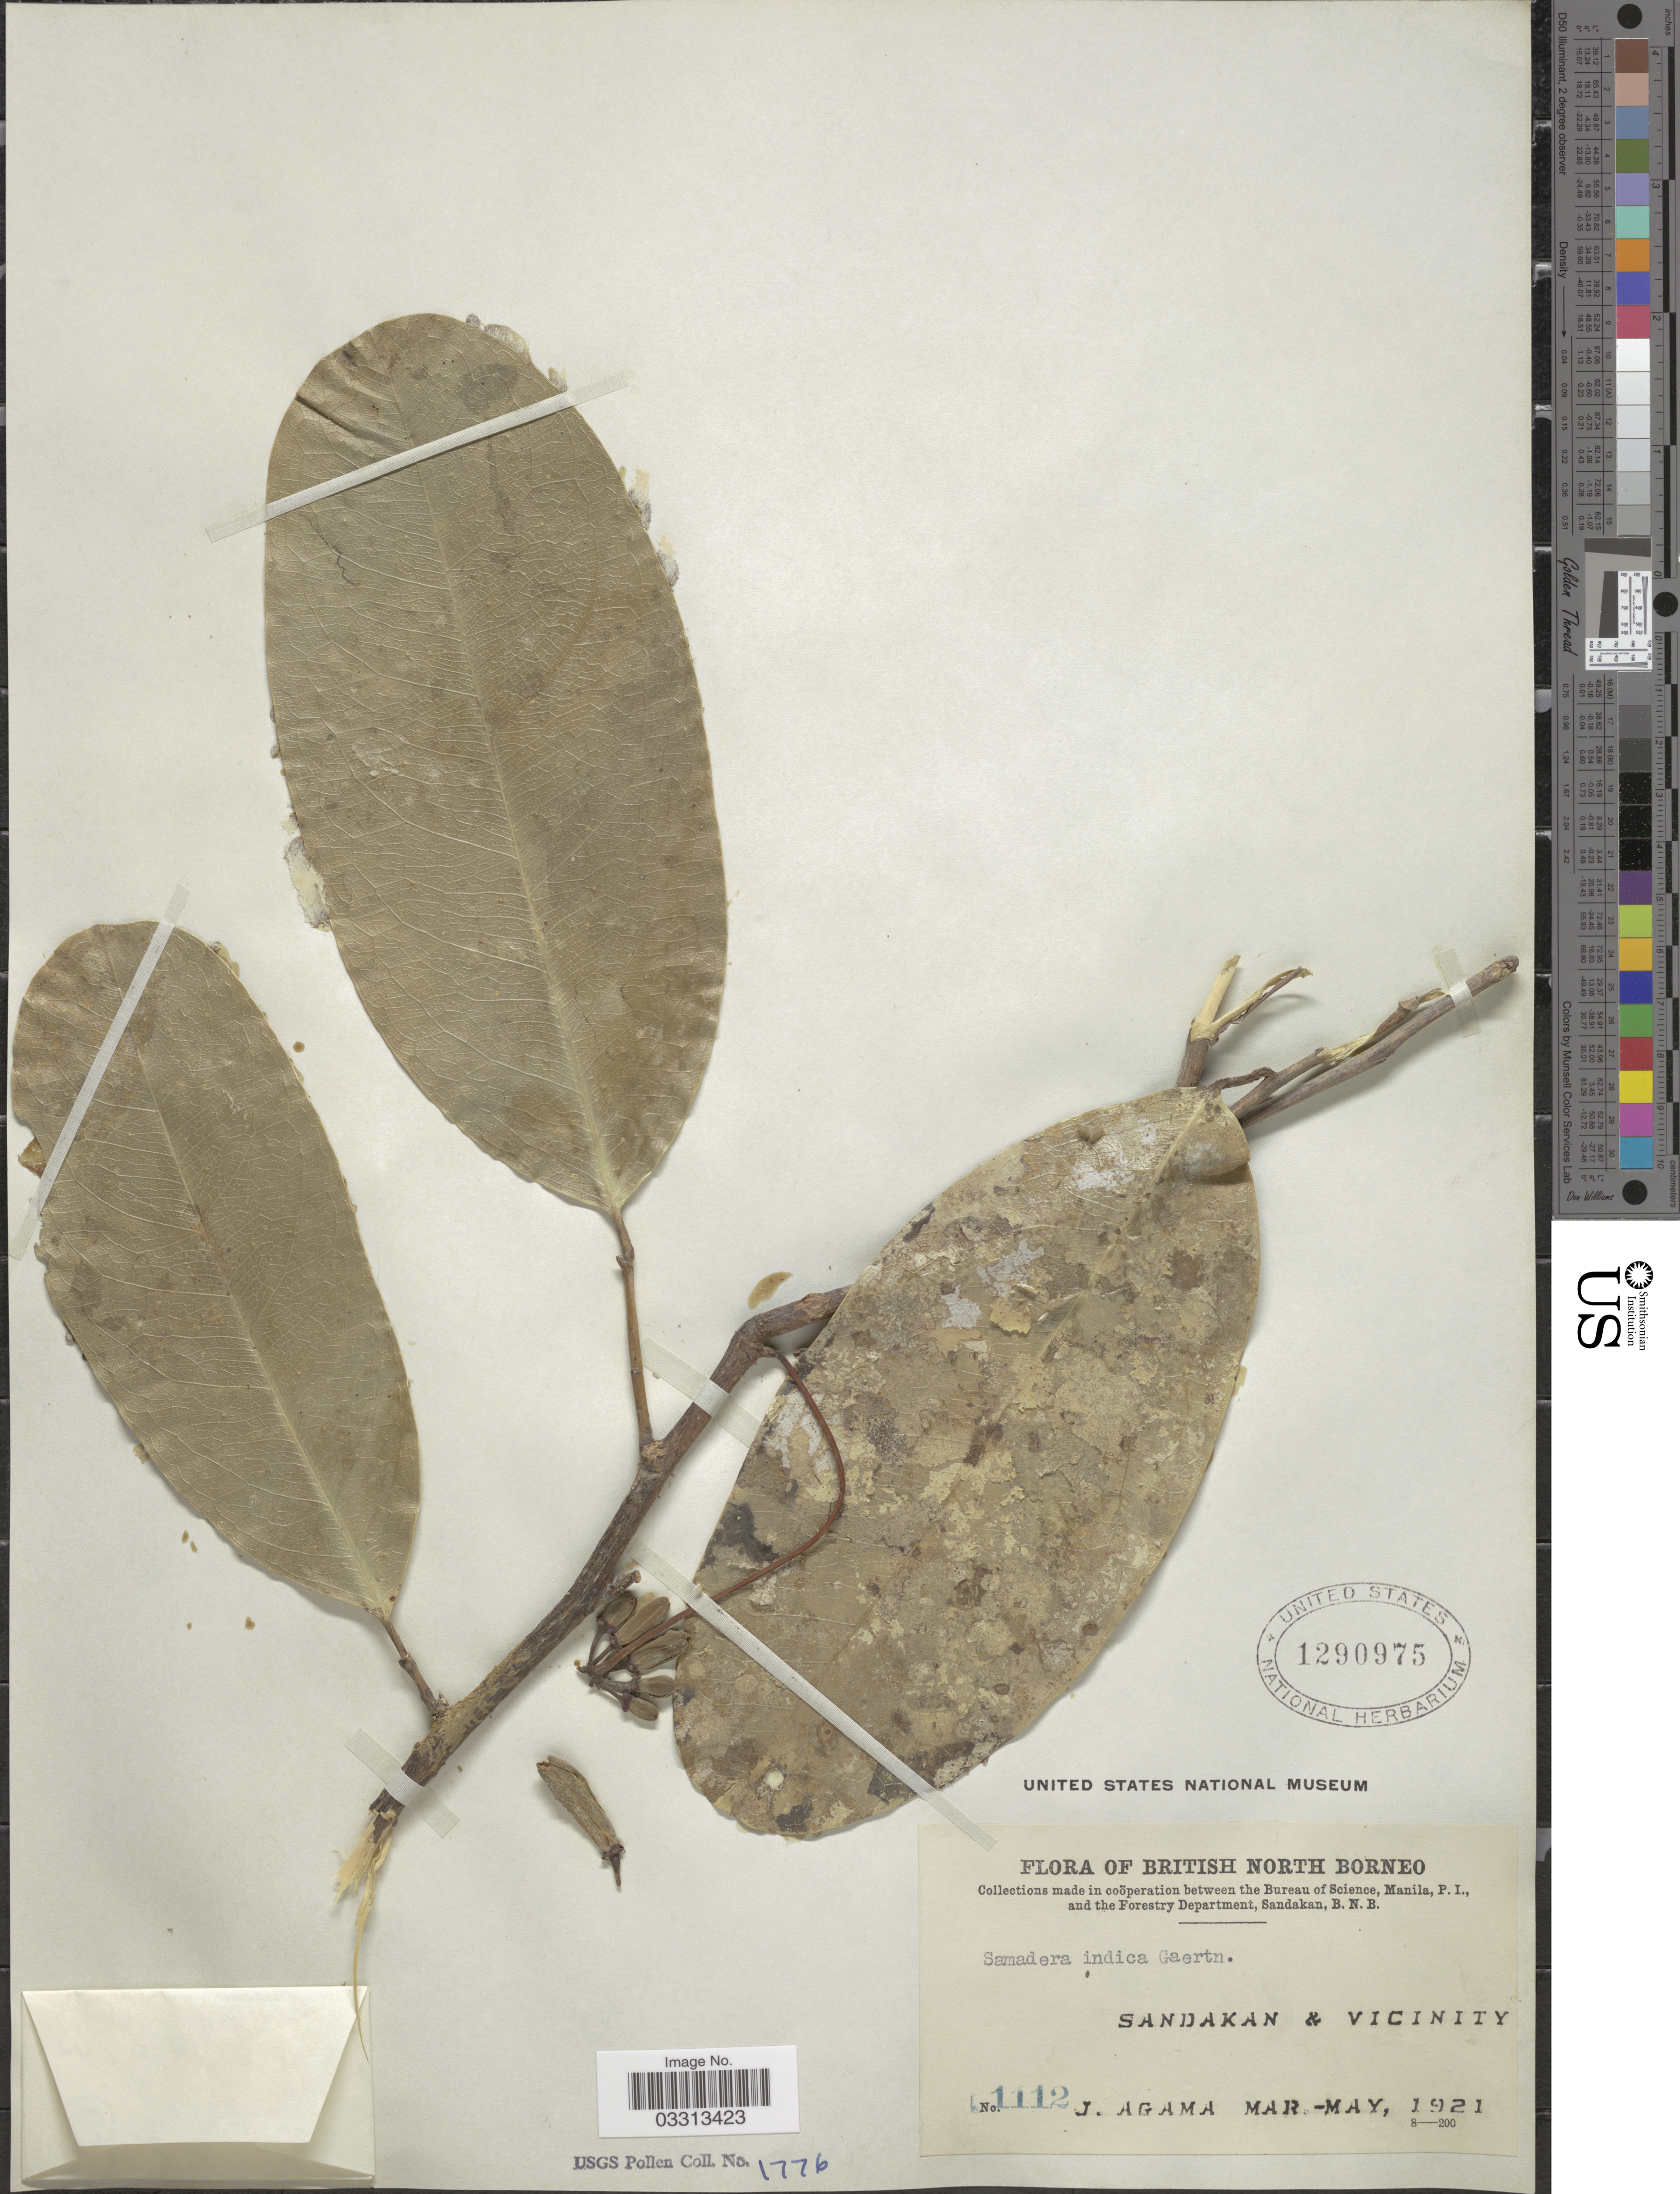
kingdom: Plantae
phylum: Tracheophyta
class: Magnoliopsida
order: Sapindales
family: Simaroubaceae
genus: Samadera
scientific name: Samadera indica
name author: Gaertn.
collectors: J. Agama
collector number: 1112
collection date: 1921-03/1921-05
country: Malaysia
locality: British North Borneo. Sandakan & Vicinity.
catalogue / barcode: US 1290975